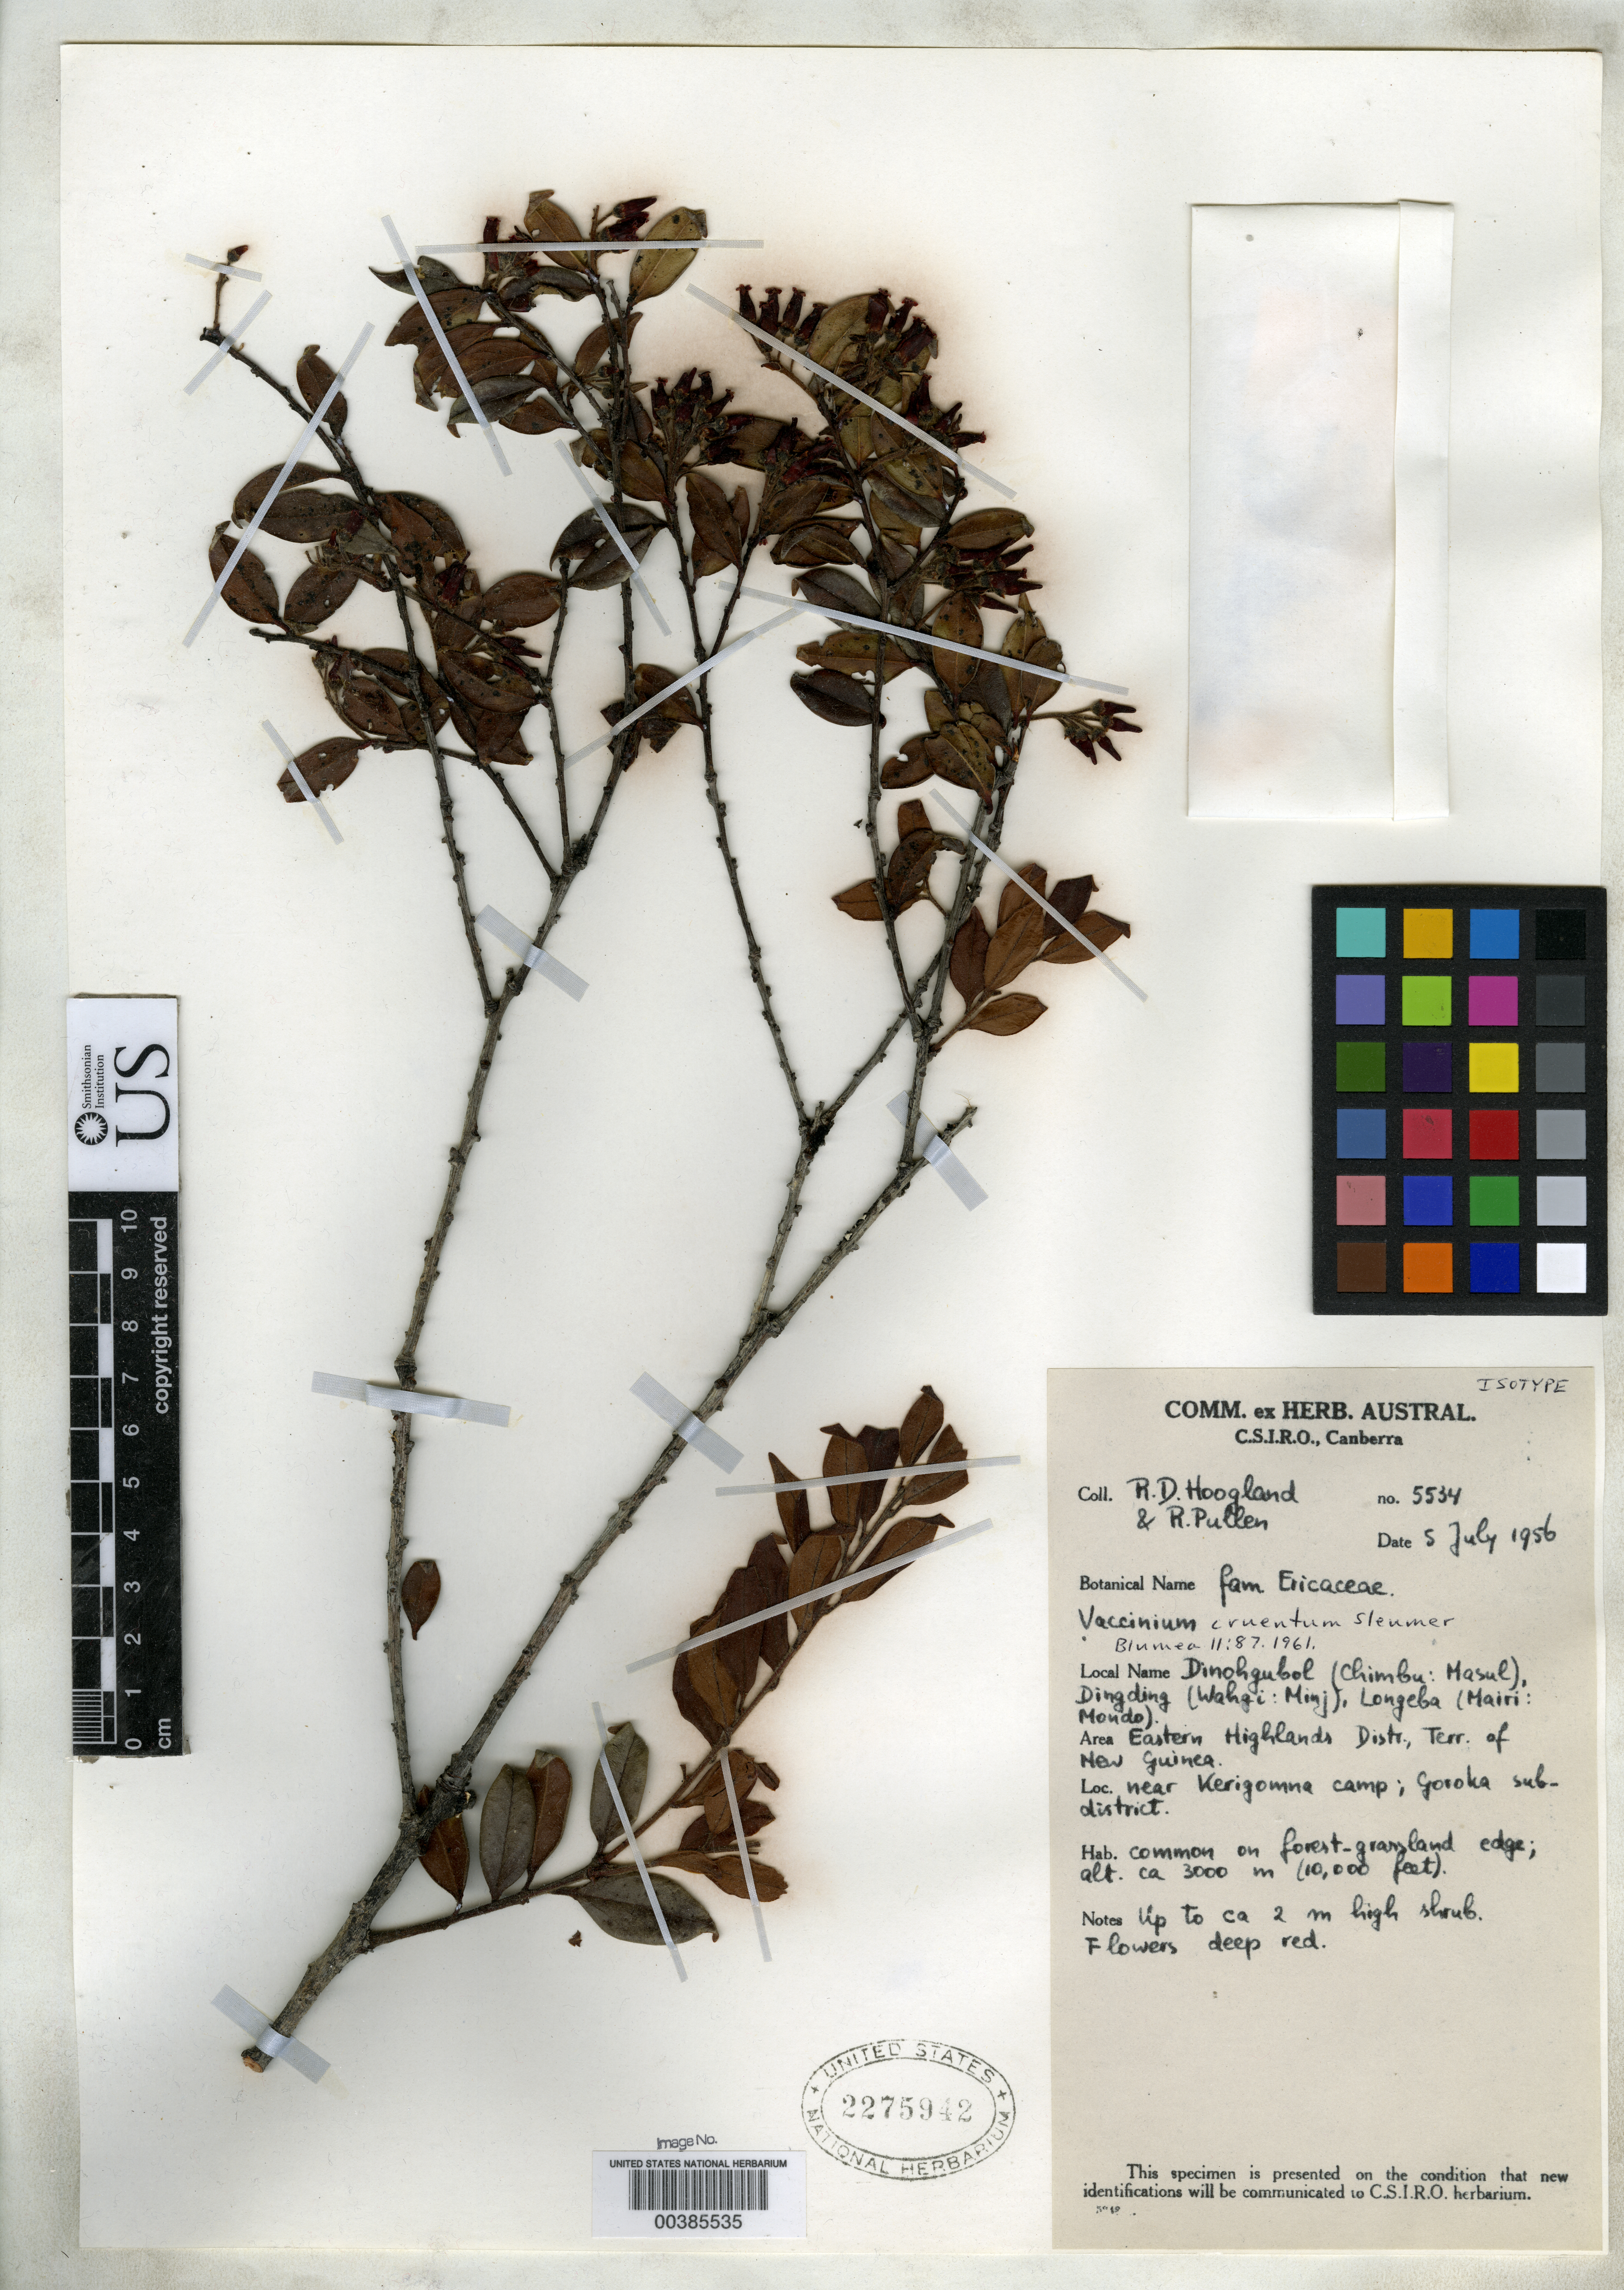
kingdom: Plantae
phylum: Tracheophyta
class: Magnoliopsida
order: Ericales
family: Ericaceae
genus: Vaccinium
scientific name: Vaccinium cruentum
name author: Sleumer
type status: Isotype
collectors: R. D. Hoogland & R. Pullen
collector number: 5534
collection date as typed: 05 Jul 1956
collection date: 1956-07-05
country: Papua New Guinea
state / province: Western Highlands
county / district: Goroka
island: New Guinea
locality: Near Kerigomna camp.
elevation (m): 3048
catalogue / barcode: US 2275942